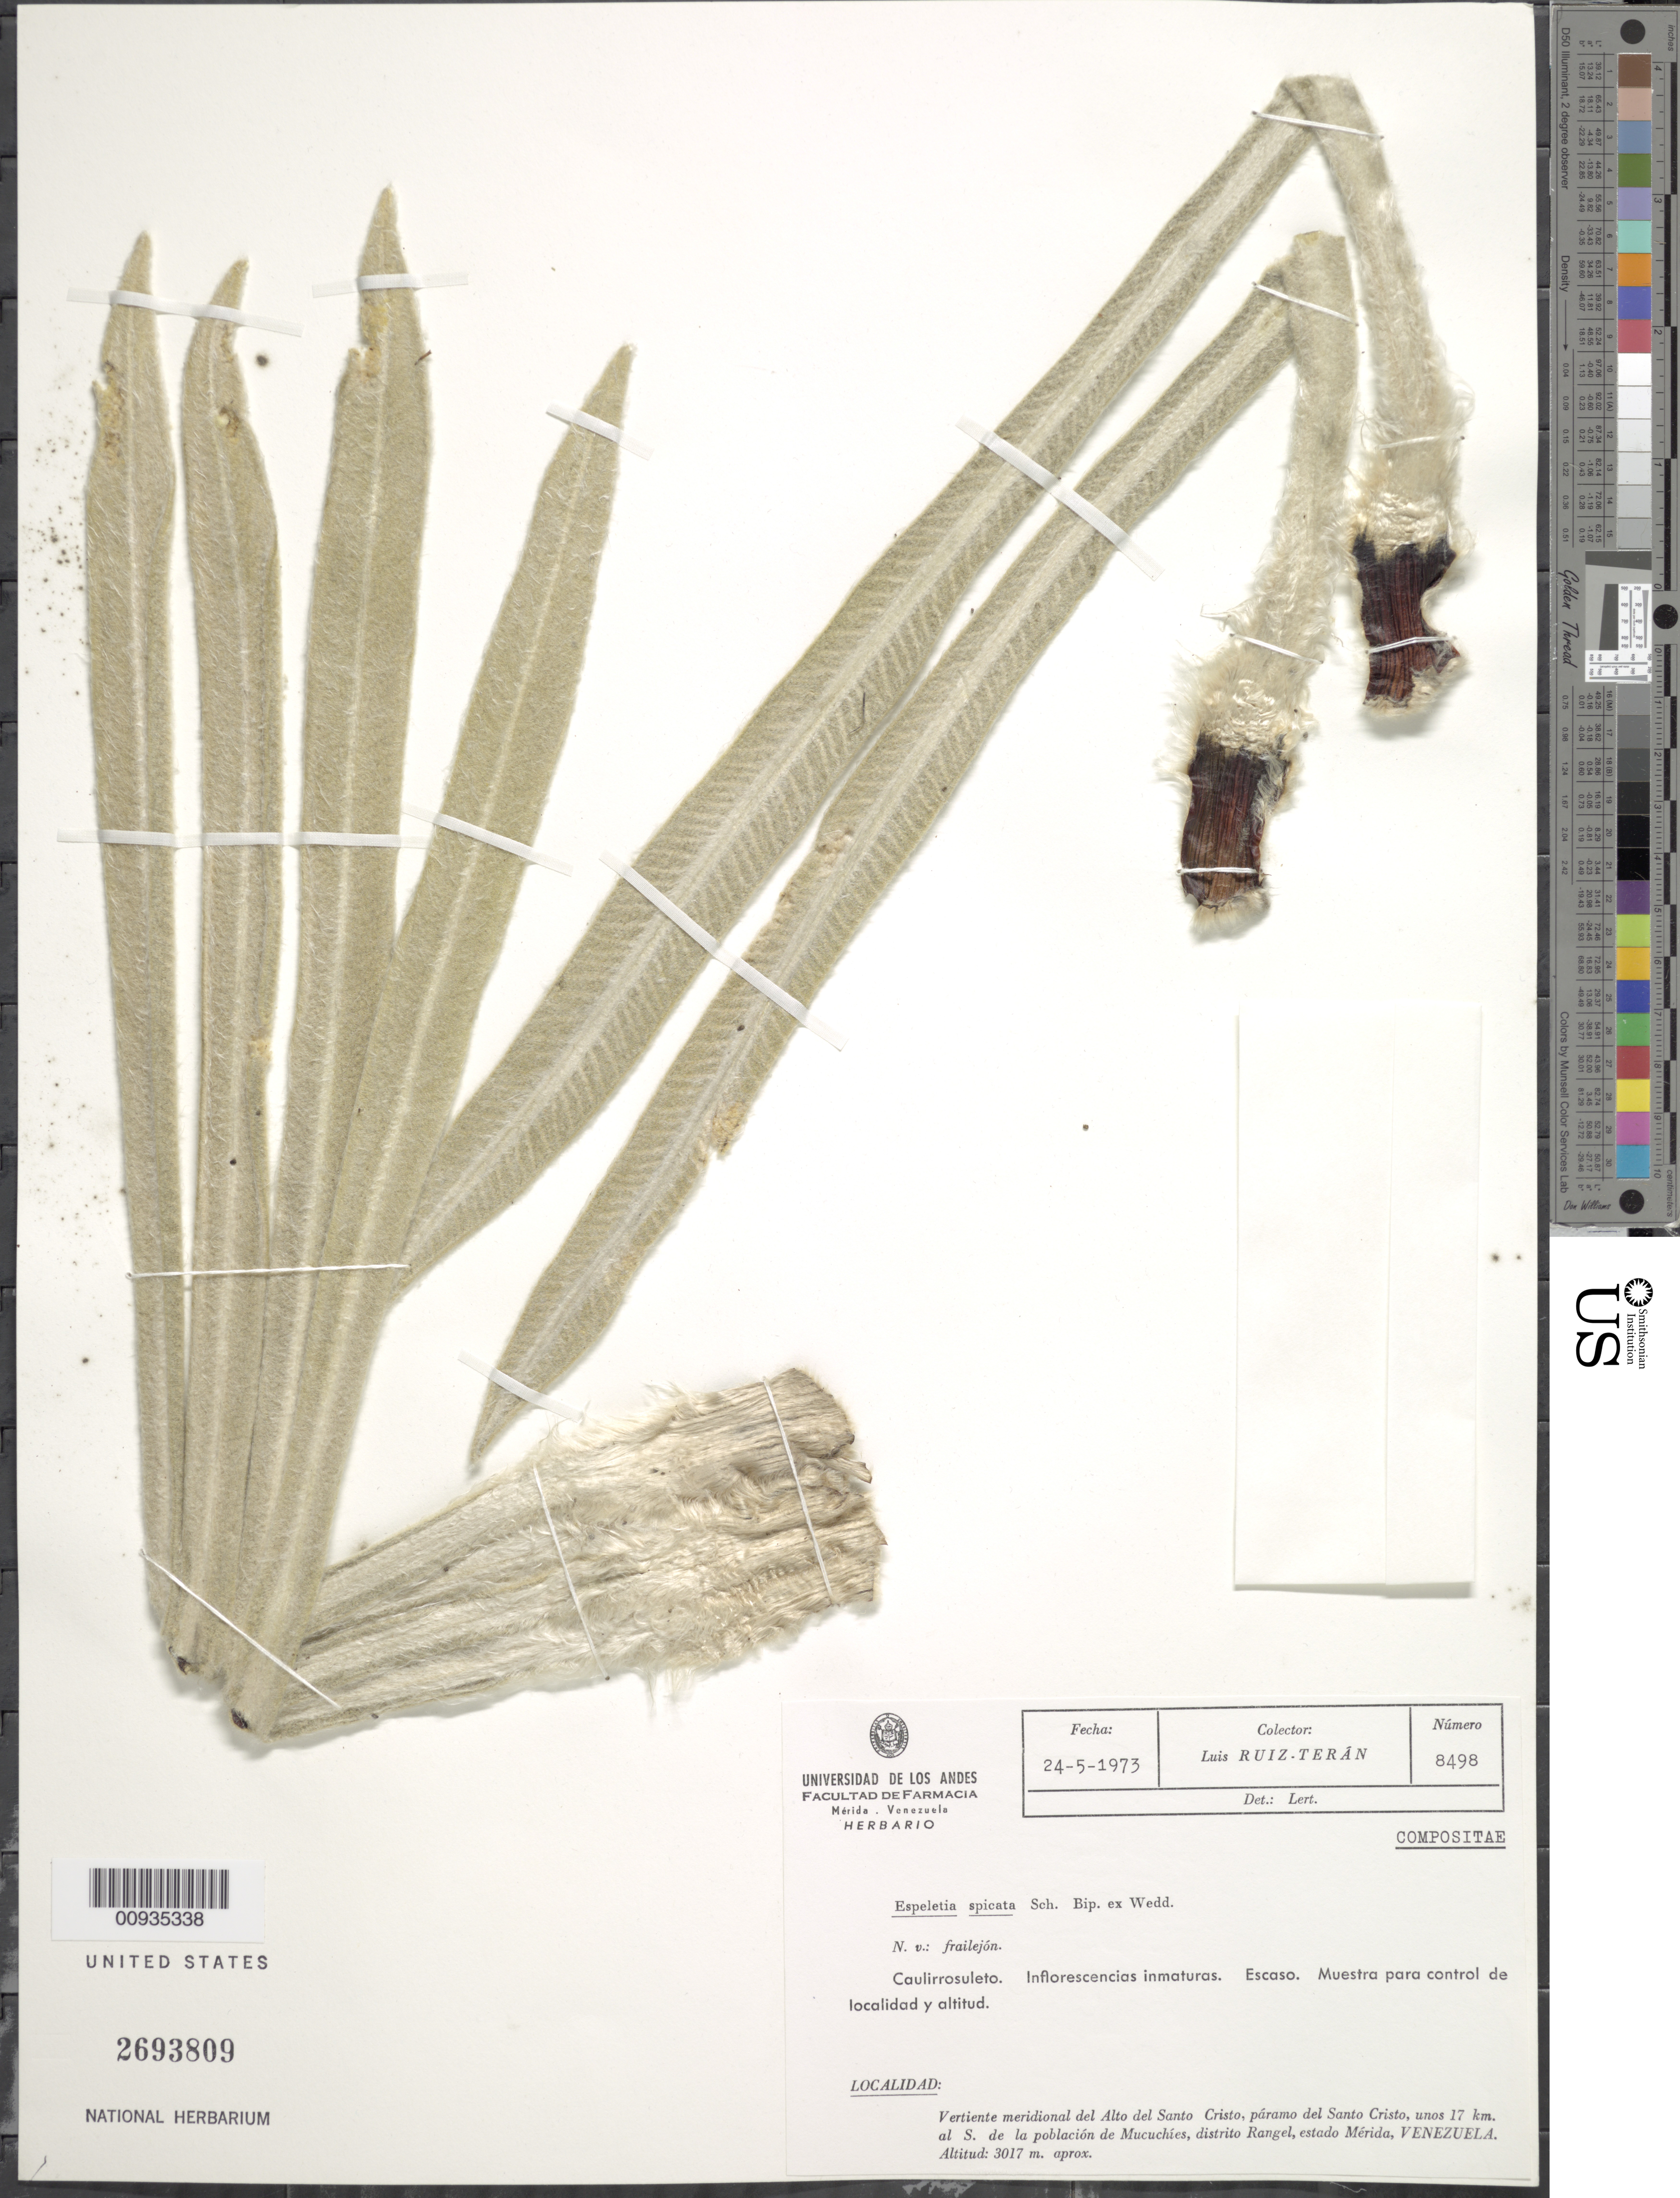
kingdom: Plantae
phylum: Tracheophyta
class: Magnoliopsida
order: Asterales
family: Asteraceae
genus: Coespeletia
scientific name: Coespeletia spicata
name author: (Sch. Bip. ex Wedd.) Cuatrec.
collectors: L. Teran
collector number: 8498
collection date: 1973-05-24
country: Venezuela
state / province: Mérida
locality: Vertiente meridional del Alto del Santo Cristo, paramo del Santo Cristo, unos 17 km. al S. de la poblacion de Mucuchies, distrito Rangel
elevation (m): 3017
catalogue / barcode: US 2693809